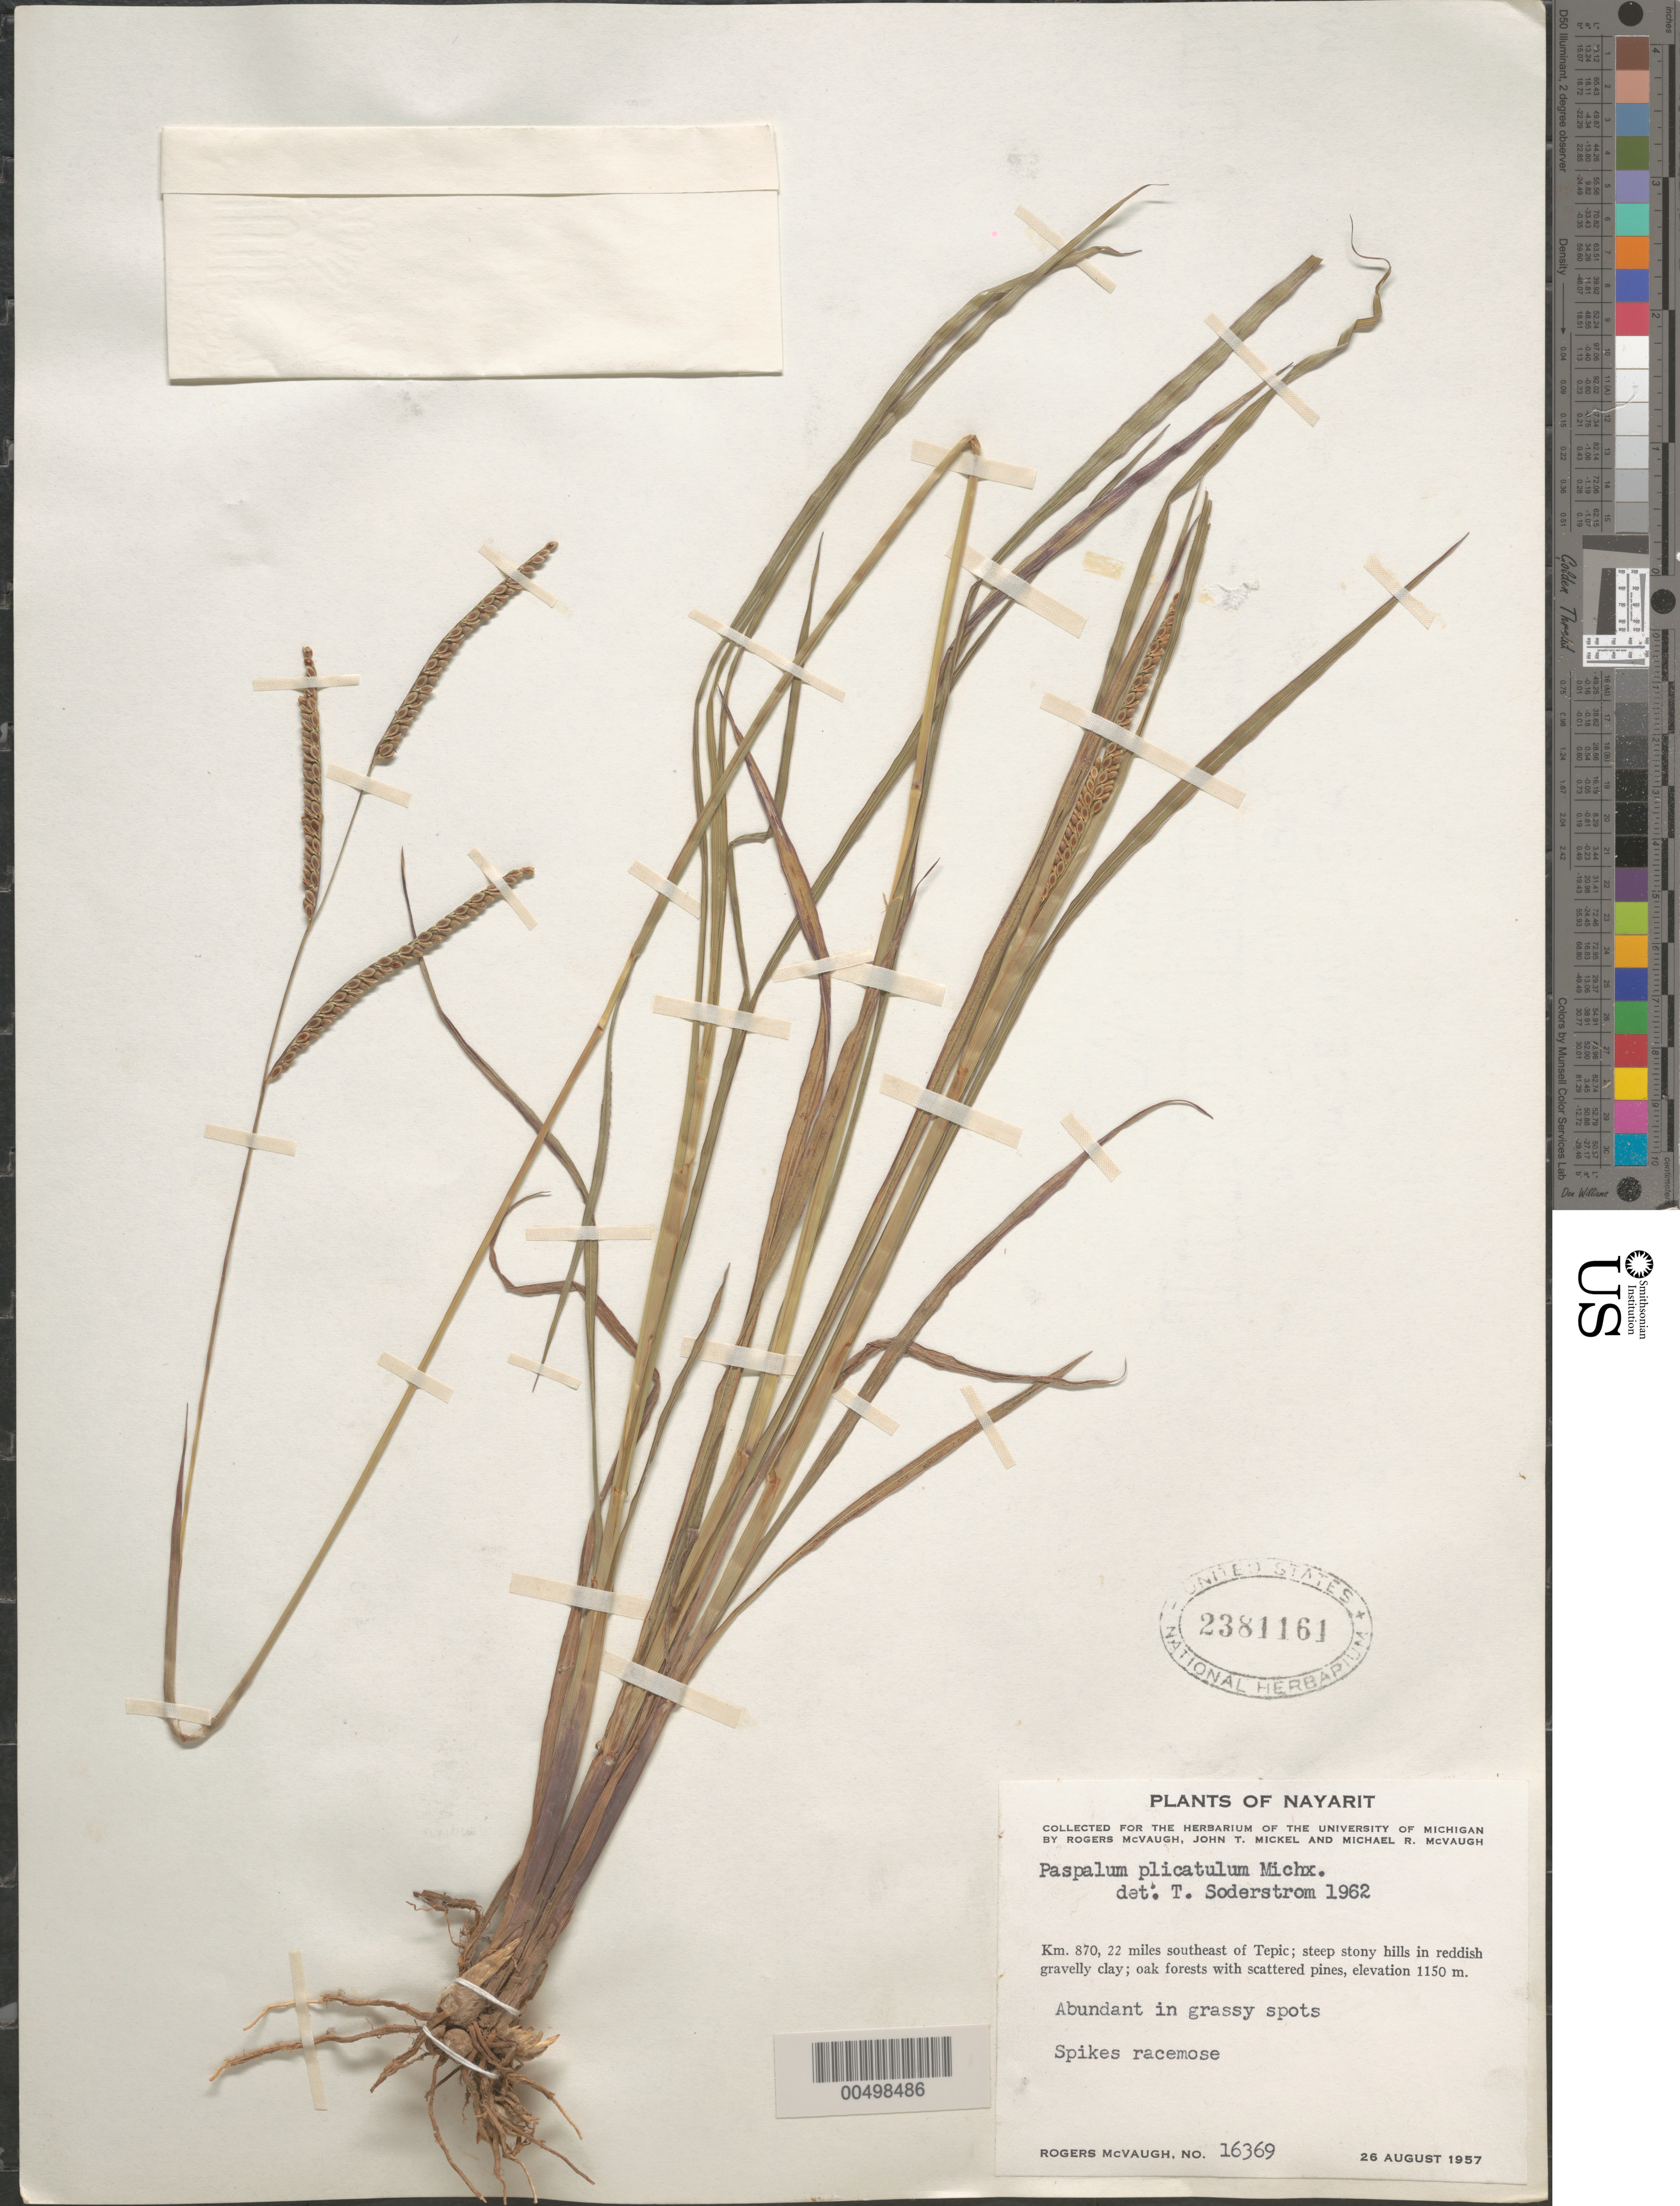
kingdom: Plantae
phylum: Tracheophyta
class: Liliopsida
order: Poales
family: Poaceae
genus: Paspalum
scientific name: Paspalum plicatulum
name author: Michx.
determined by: Soderstrom, T. R.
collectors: R. McVaugh, J. T. Mickel & M. R. McVaugh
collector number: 16369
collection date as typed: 26 Aug 1957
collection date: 1957-08-26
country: Mexico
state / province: Nayarit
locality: Km 870, 22 mi SE of Tepic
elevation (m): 1150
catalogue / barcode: US 2381161